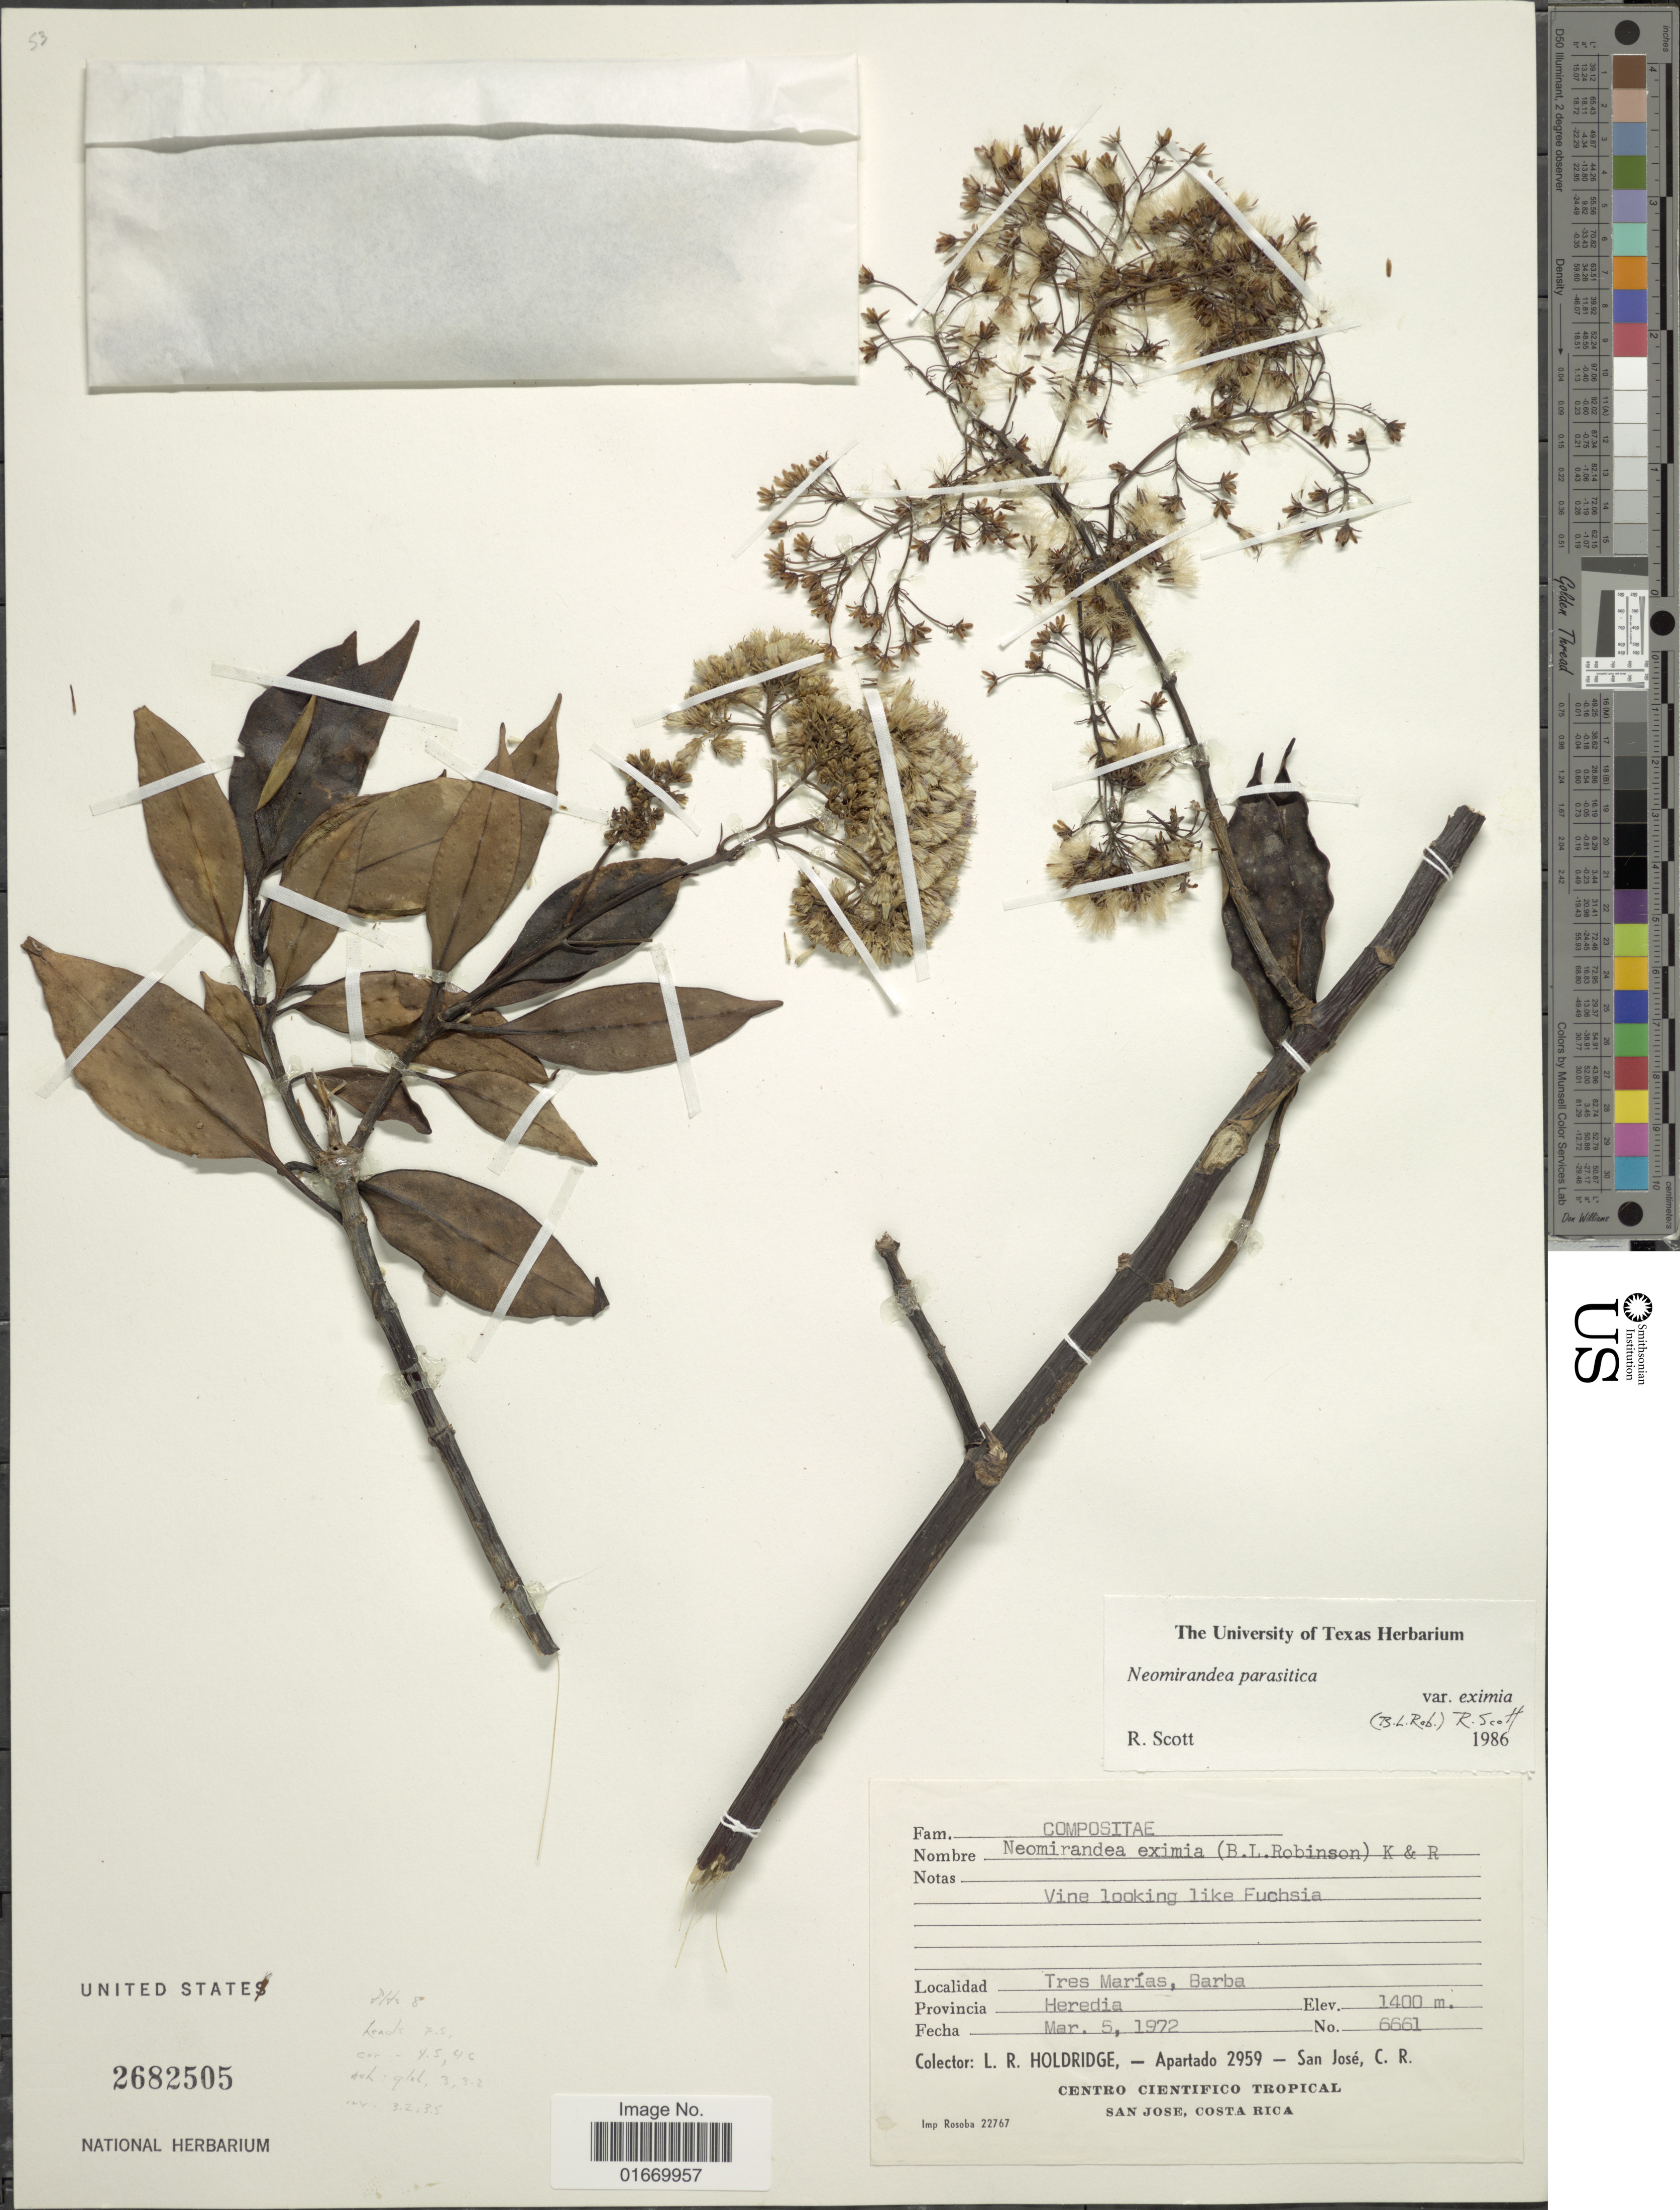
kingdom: Plantae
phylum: Tracheophyta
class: Magnoliopsida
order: Asterales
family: Asteraceae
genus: Neomirandea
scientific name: Neomirandea eximia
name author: (B.L. Rob.) R.M. King & H. Rob.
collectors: L. Holdridge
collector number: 6661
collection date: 1972-03-05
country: Costa Rica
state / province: Heredia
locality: Tres Marias, Barba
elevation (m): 1400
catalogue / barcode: US 2682505